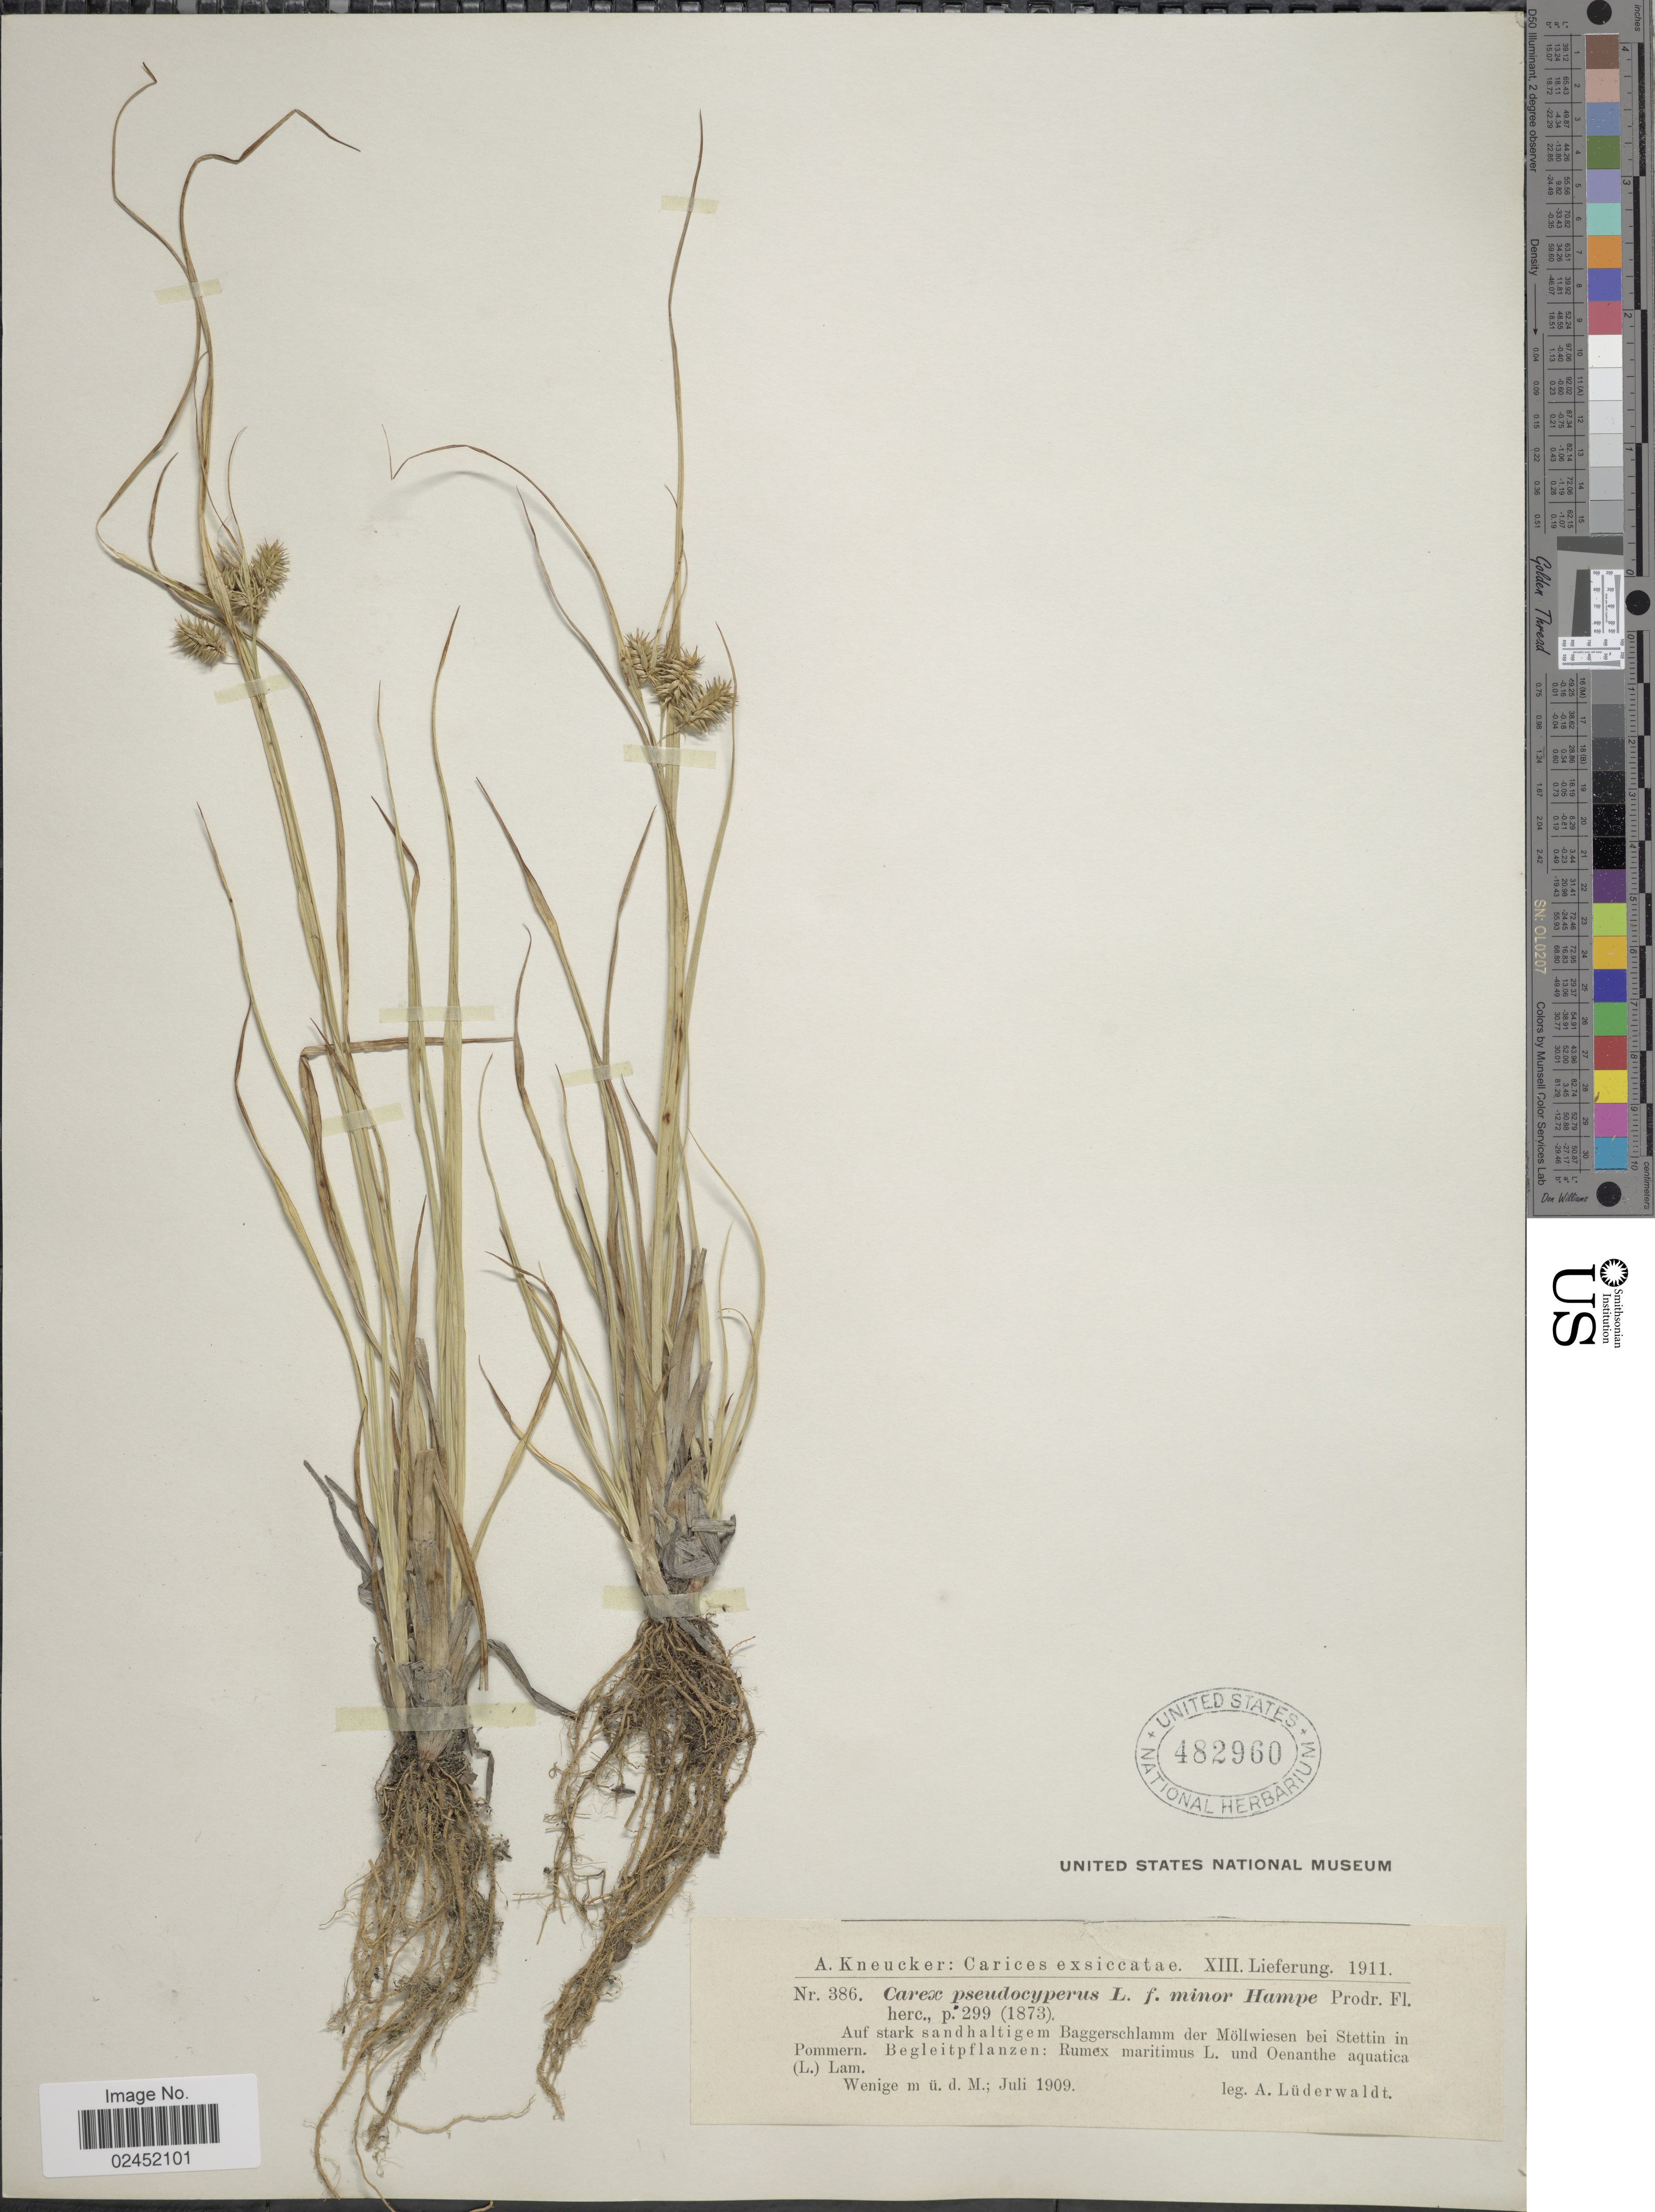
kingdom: Plantae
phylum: Tracheophyta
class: Liliopsida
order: Poales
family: Cyperaceae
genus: Carex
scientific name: Carex pseudocyperus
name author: L.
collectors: A. Lüderwaldt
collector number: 386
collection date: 1909-07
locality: Auf stark sandhaltigen Baggerschlamm der Möllwiesen bei Stettin in Pommern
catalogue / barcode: US 482960